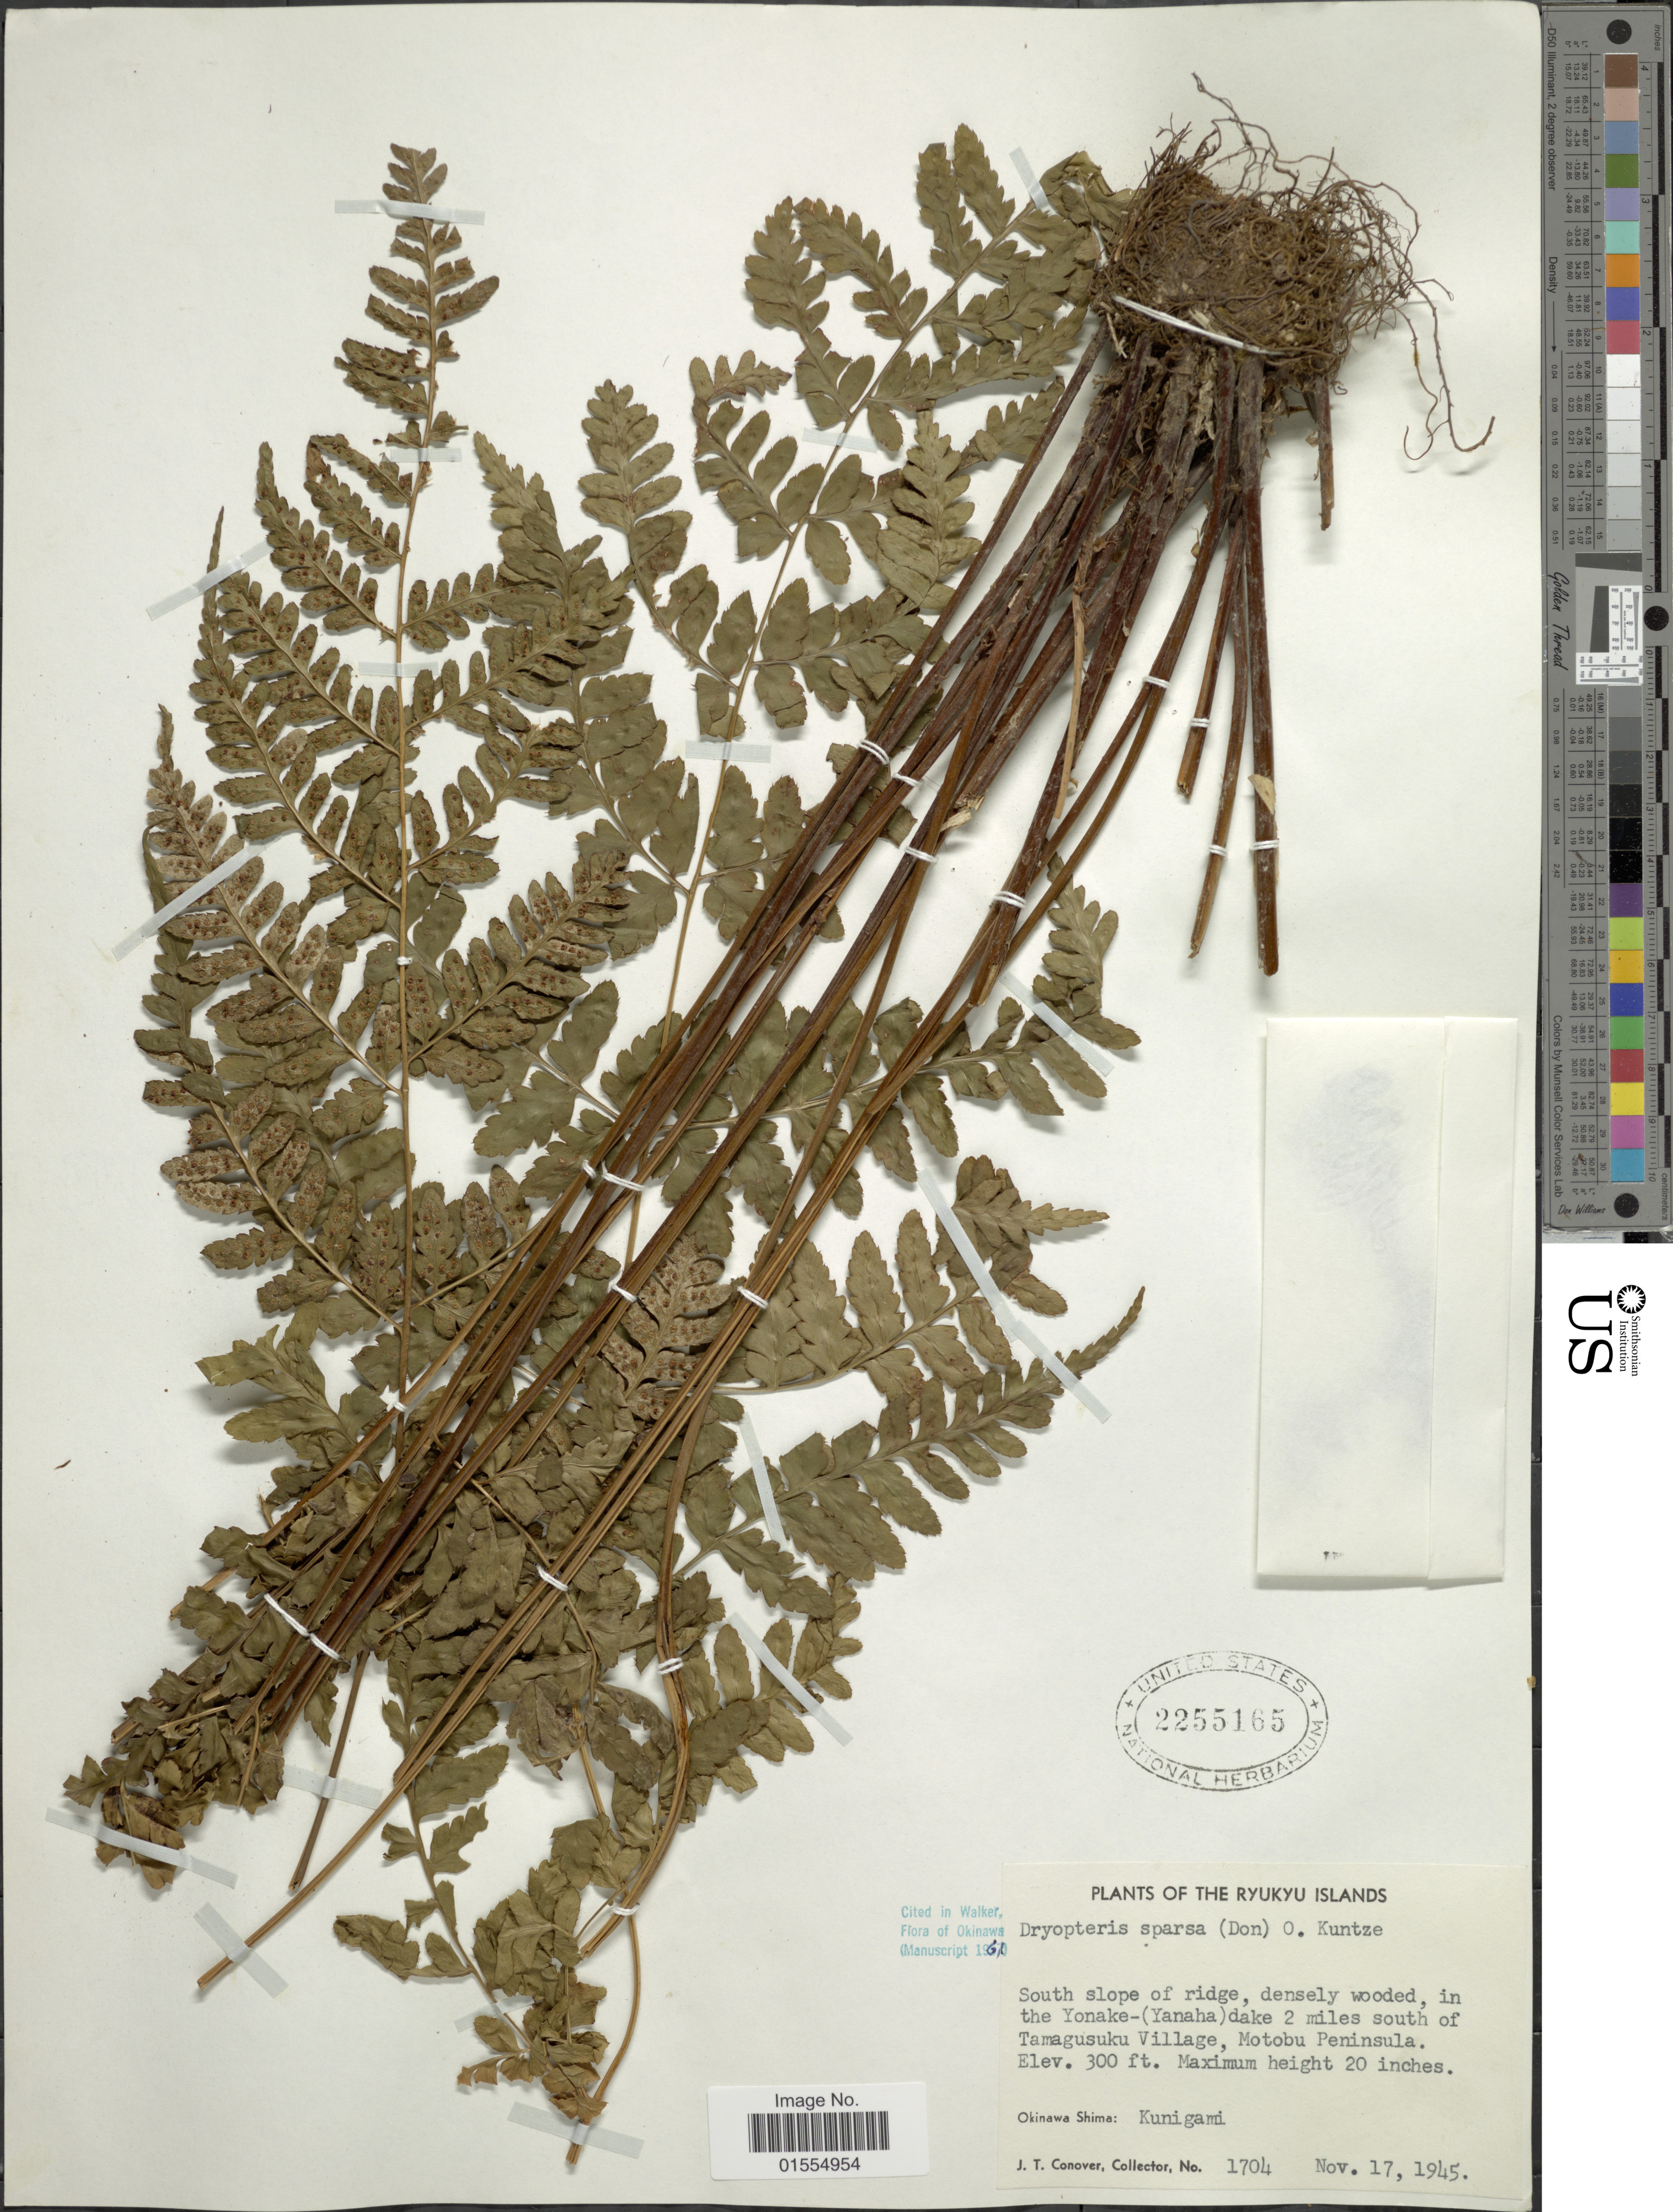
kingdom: Plantae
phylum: Tracheophyta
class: Polypodiopsida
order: Polypodiales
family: Dryopteridaceae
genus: Dryopteris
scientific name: Dryopteris sparsa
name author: (D. Don) Kuntze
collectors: J. T. Conover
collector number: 1704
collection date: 1945-11-17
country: Japan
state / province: Okinawa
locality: Ryukyu Islands, in the Yonake-(Yanaha)dake 2 miles south of Tamagusuku Village, Motobu Peninsula, Okinawa Shima: Kunigami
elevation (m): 91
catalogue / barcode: US 2255165